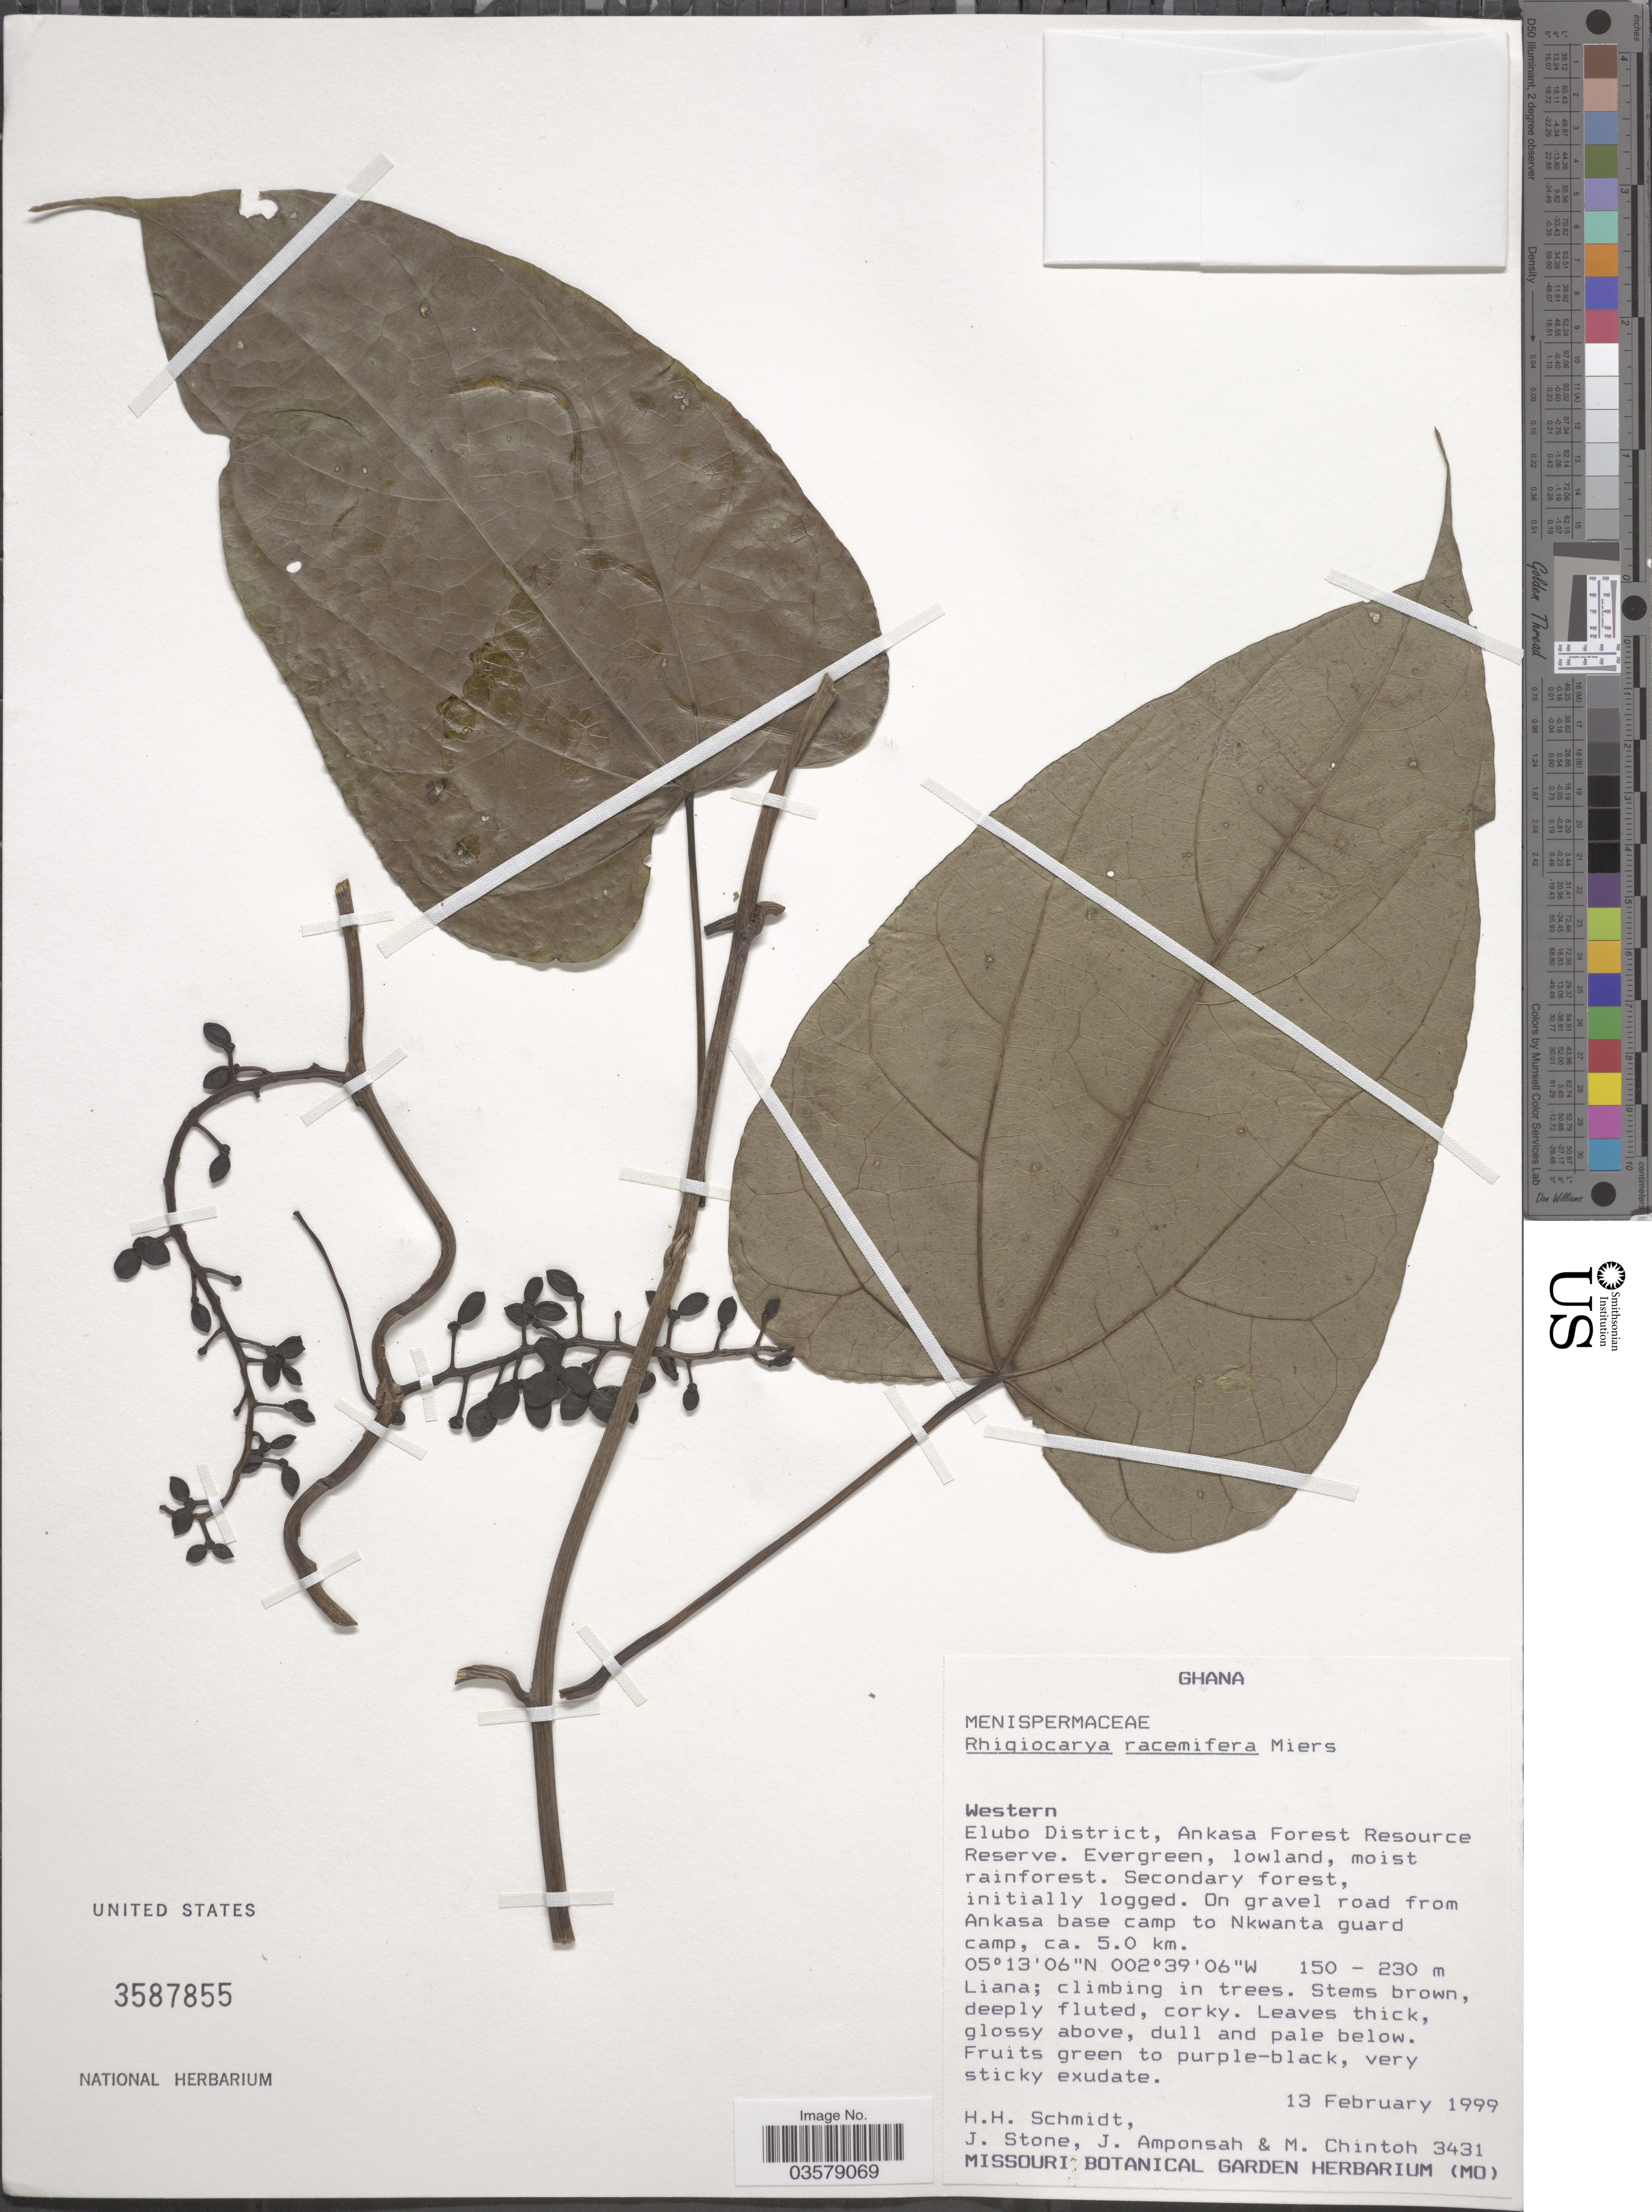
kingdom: Plantae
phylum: Tracheophyta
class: Magnoliopsida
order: Ranunculales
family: Menispermaceae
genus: Rhigiocarya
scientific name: Rhigiocarya racemifera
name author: Miers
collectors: H. H. Schmidt, J. Stone, J. Amponsah & M. Chintoh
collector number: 3431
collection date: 1999-02-13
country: Ghana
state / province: Western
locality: Elubo District, Akasa Forest Resource Reserve. On gravel road from Ankasa base camp to Nkwanta guard camp, ca. 5.0 km.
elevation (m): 150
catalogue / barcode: US 3587855